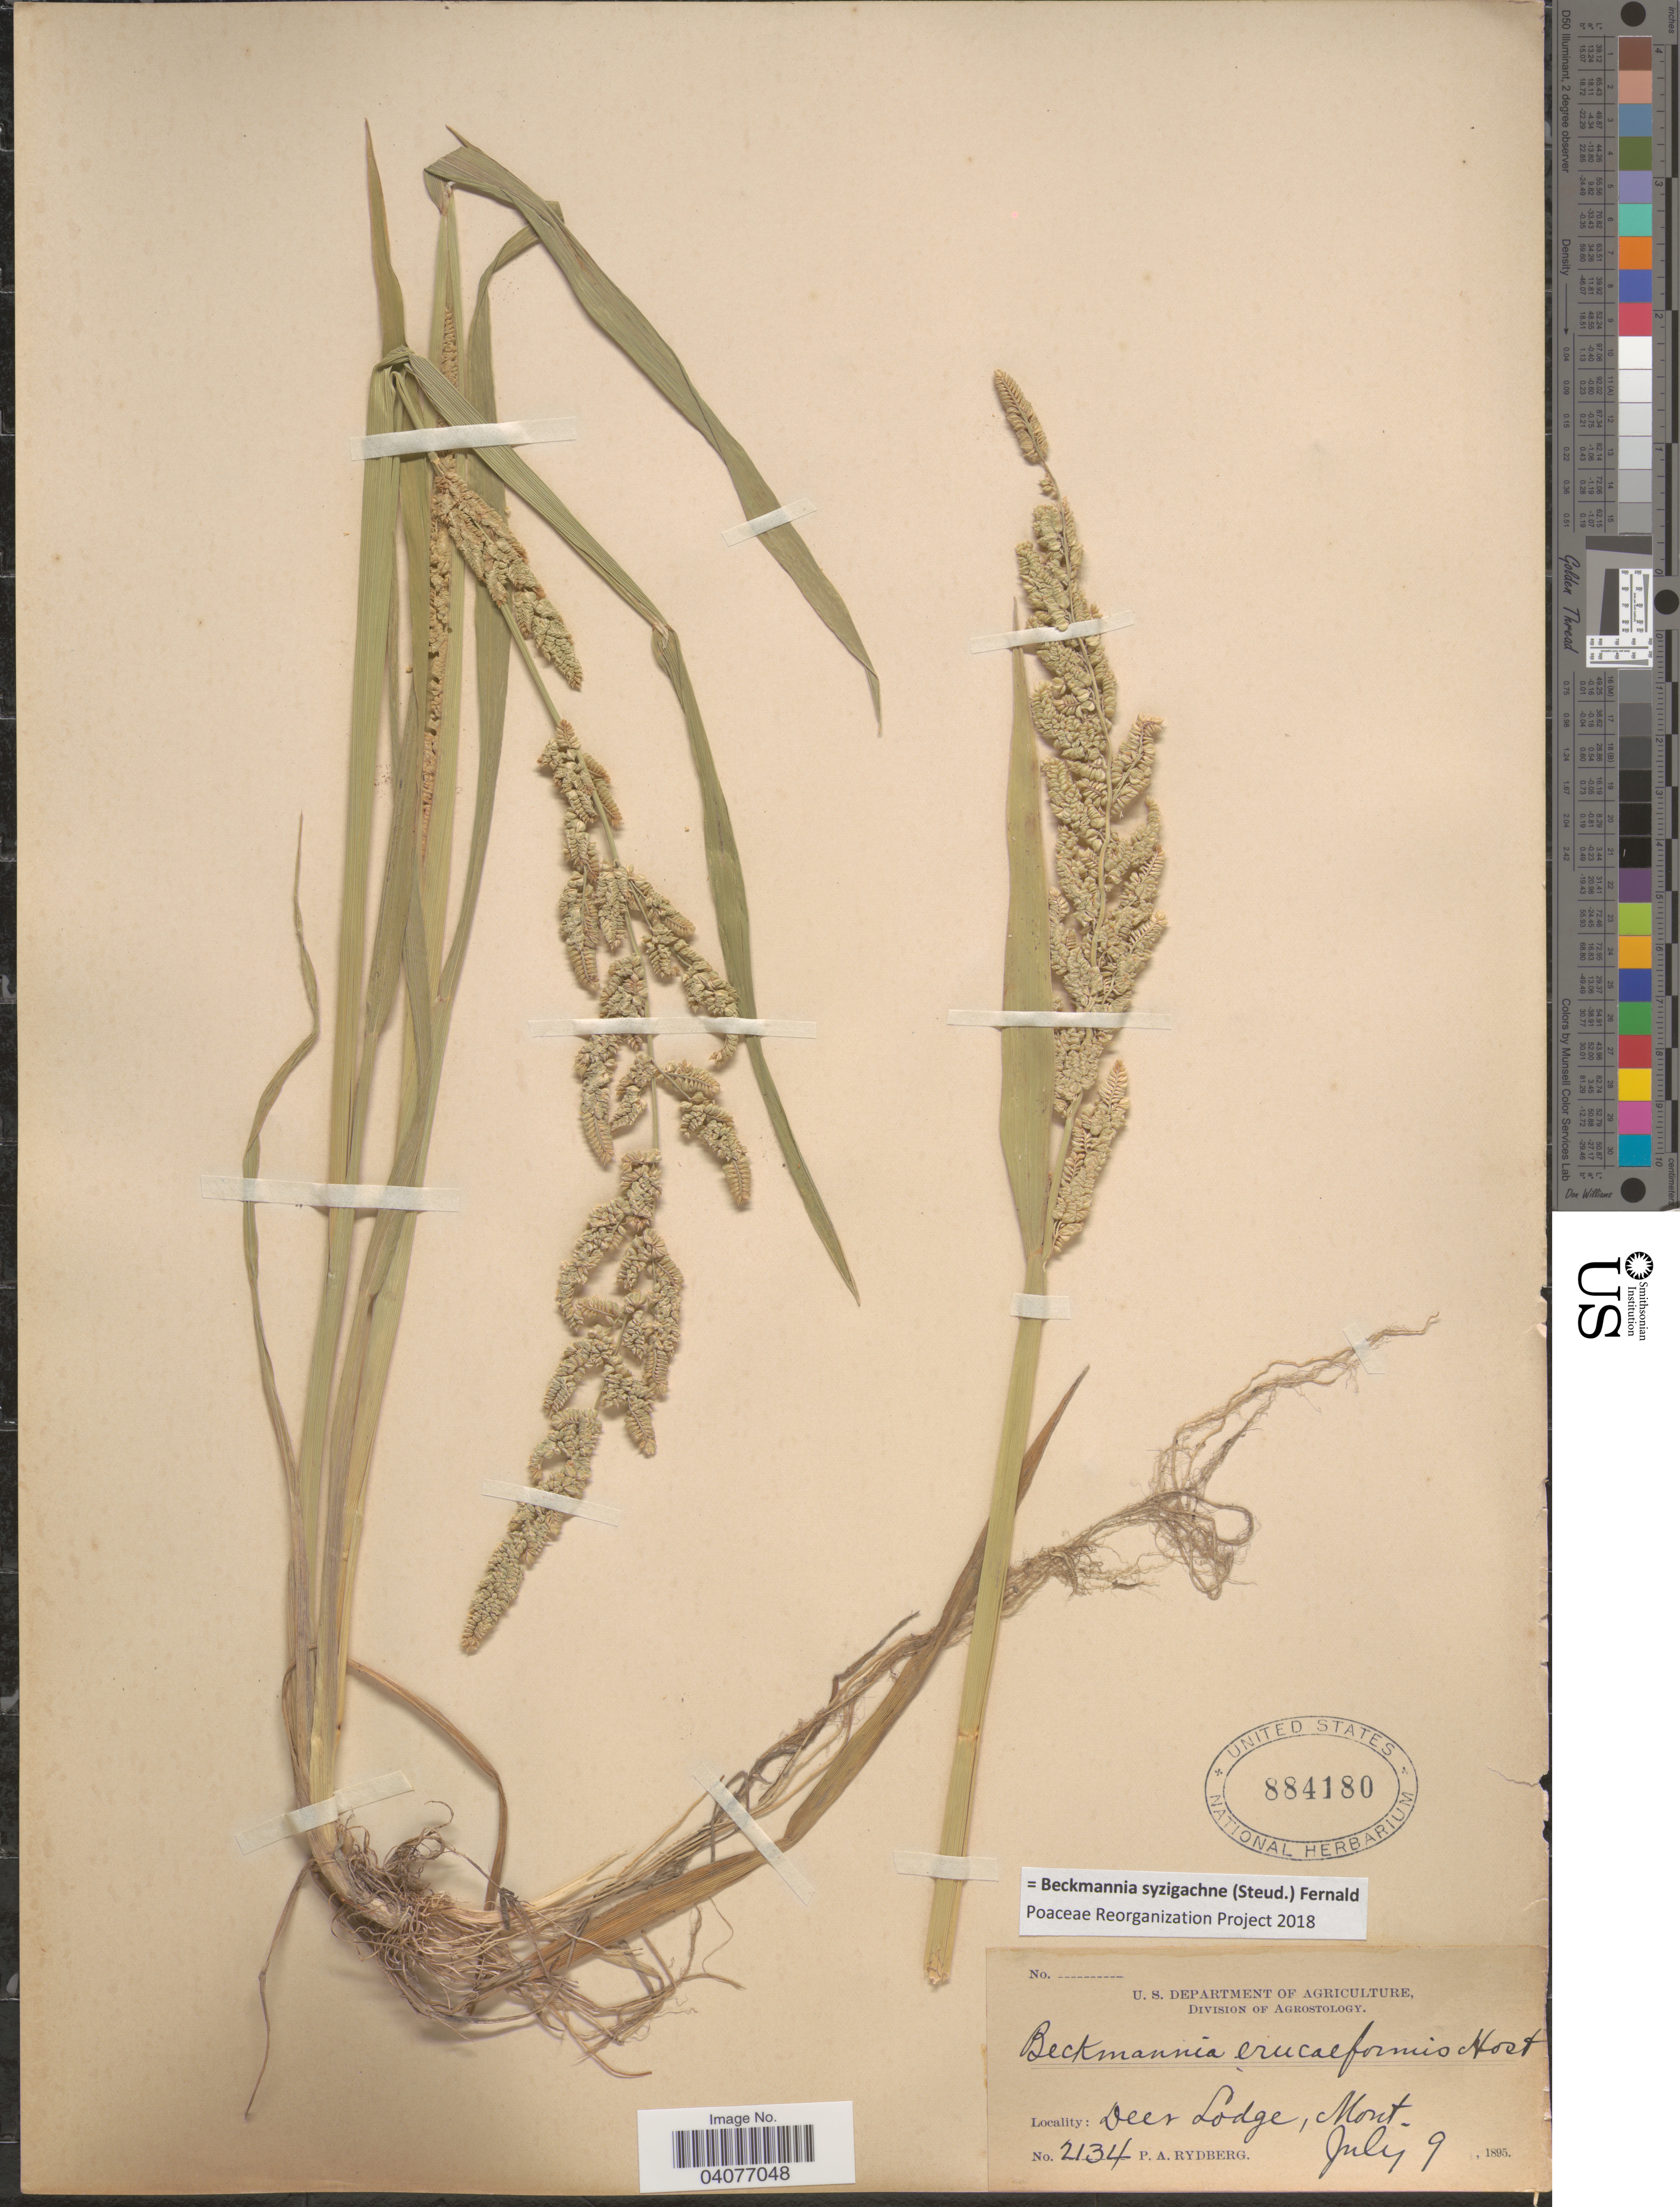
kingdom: Plantae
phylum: Tracheophyta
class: Liliopsida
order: Poales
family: Poaceae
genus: Beckmannia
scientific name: Beckmannia syzigachne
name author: (Steud.) Fernald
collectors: P. A. Rydberg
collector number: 2134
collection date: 1895-07-09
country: United States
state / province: Montana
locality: Deer Lodge.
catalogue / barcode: US 884180